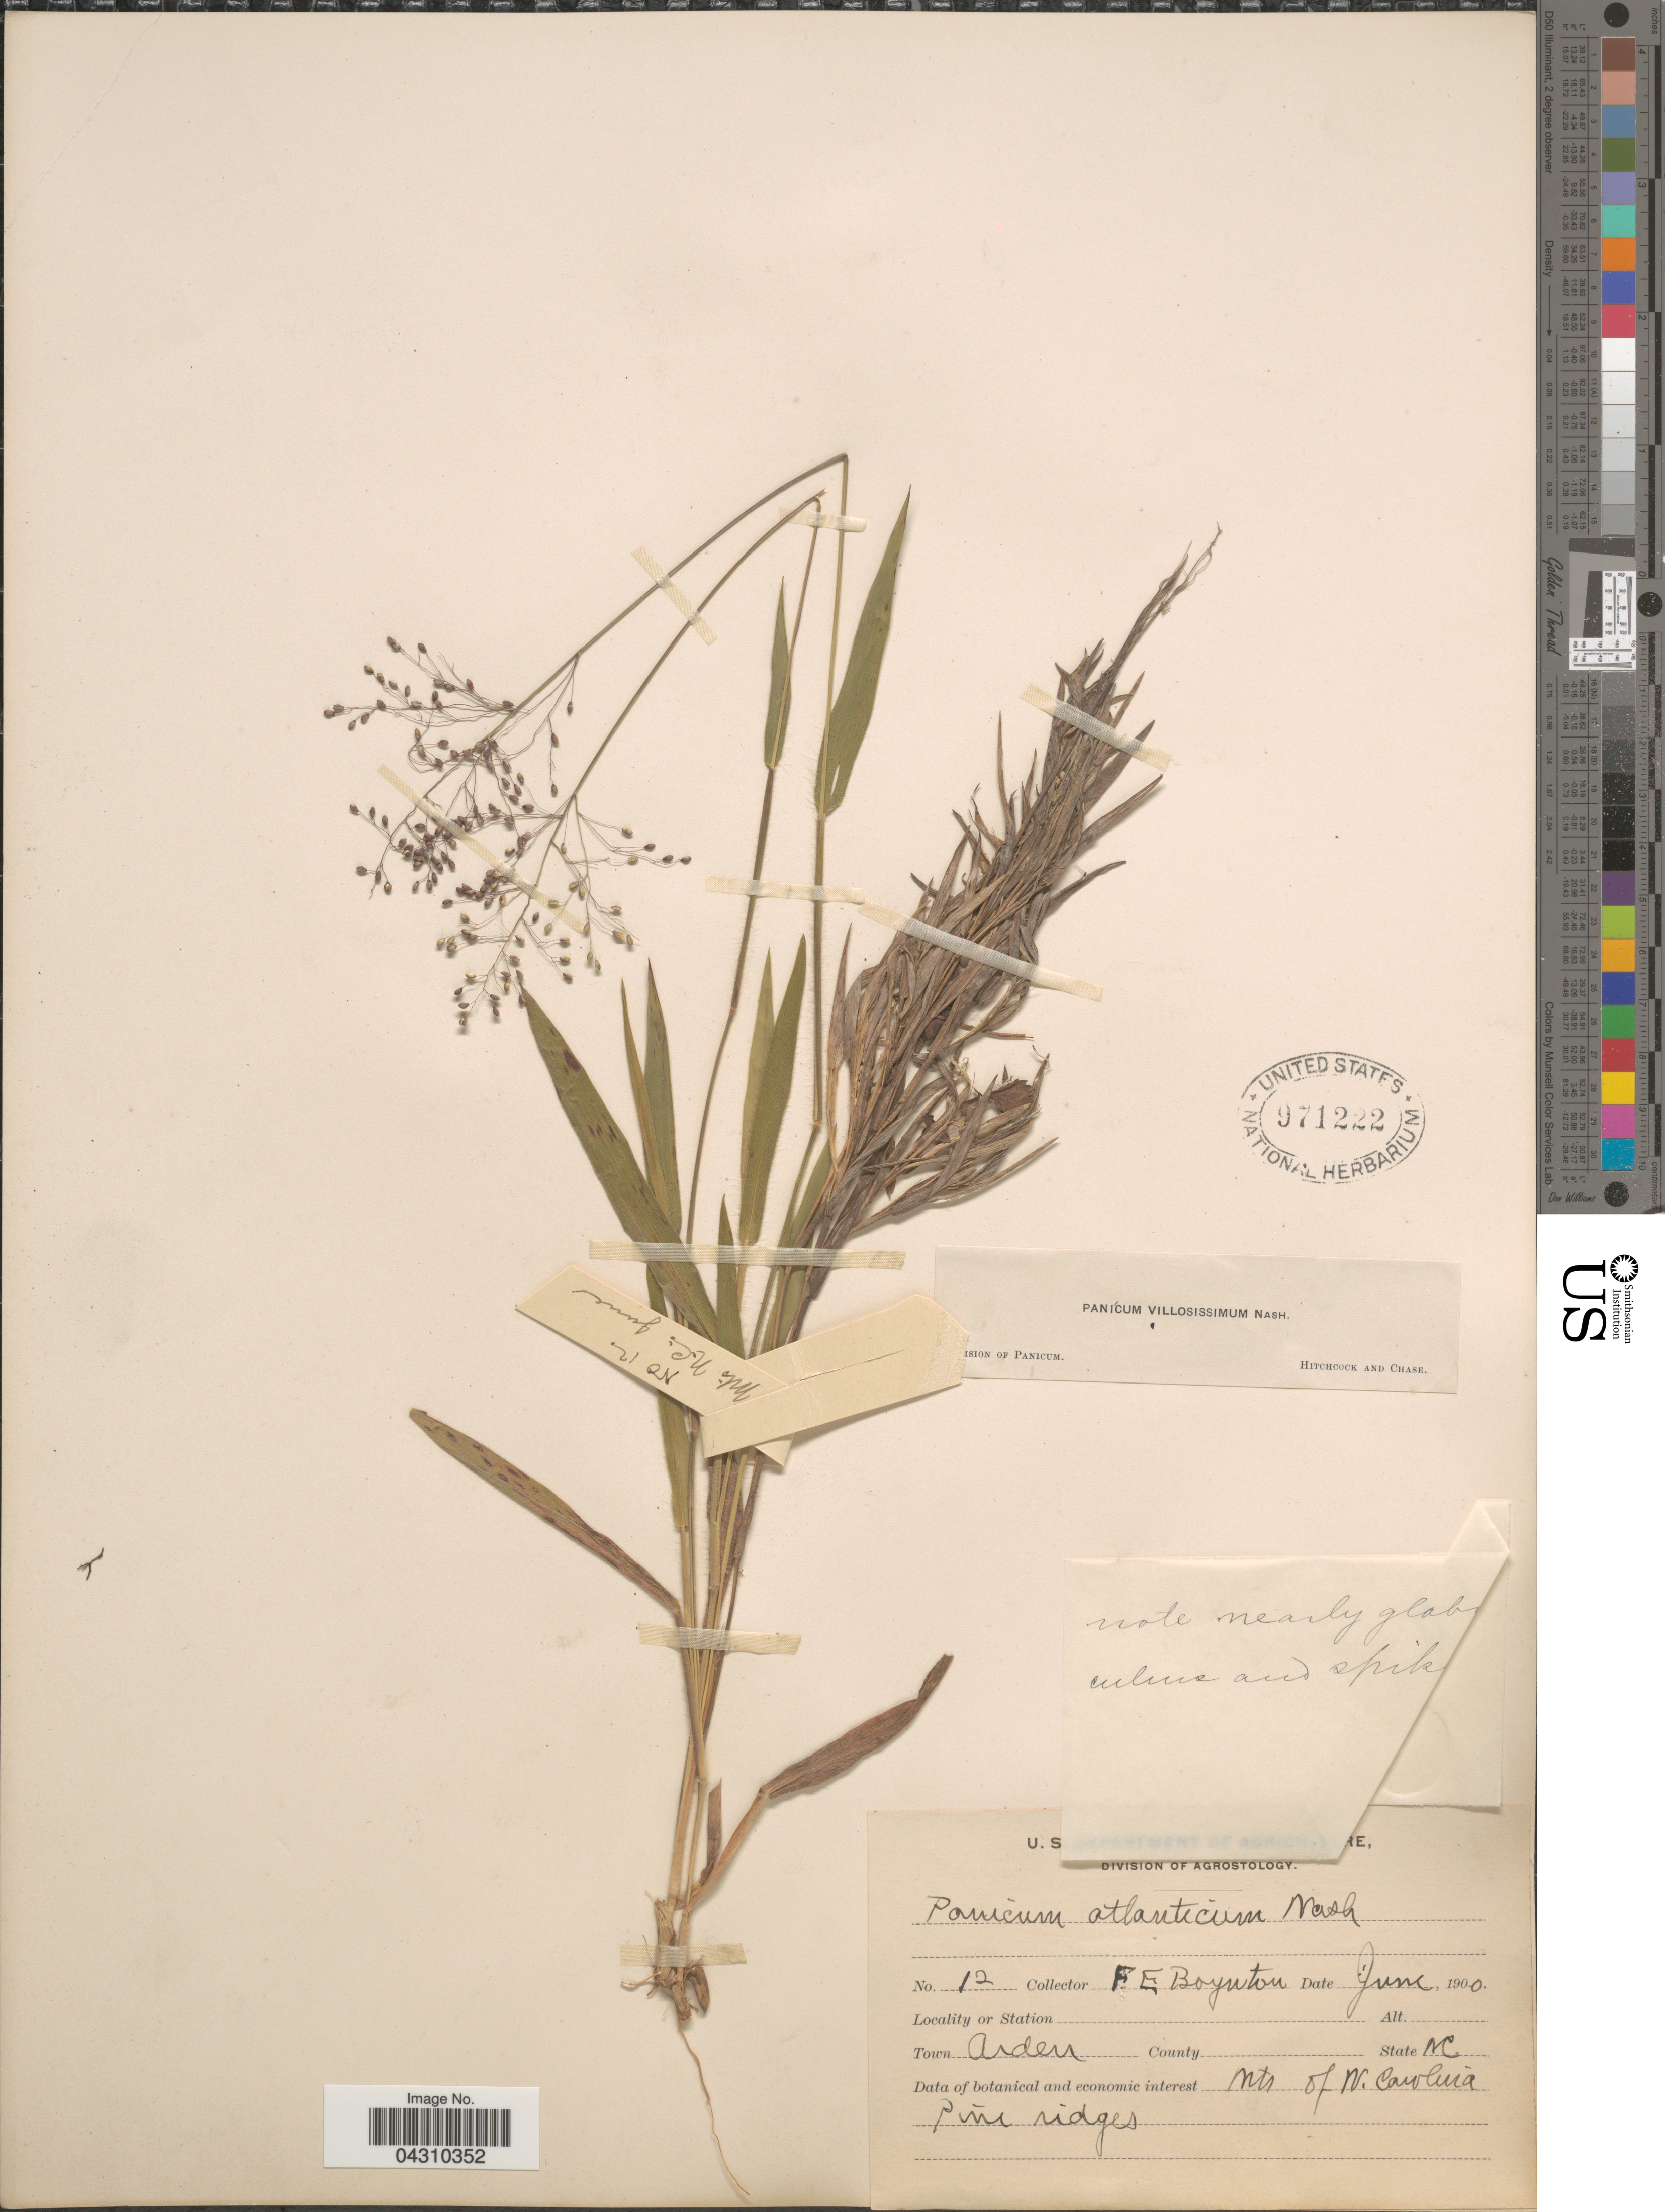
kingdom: Plantae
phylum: Tracheophyta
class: Liliopsida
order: Poales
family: Poaceae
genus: Dichanthelium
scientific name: Dichanthelium acuminatum var. acuminatum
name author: (Sw.) Gould & C.A. Clark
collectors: F. Boynton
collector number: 12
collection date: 1900-06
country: United States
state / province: North Carolina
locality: Town Arden. Mts of N. Carolina. Pine ridges.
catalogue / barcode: US 971222